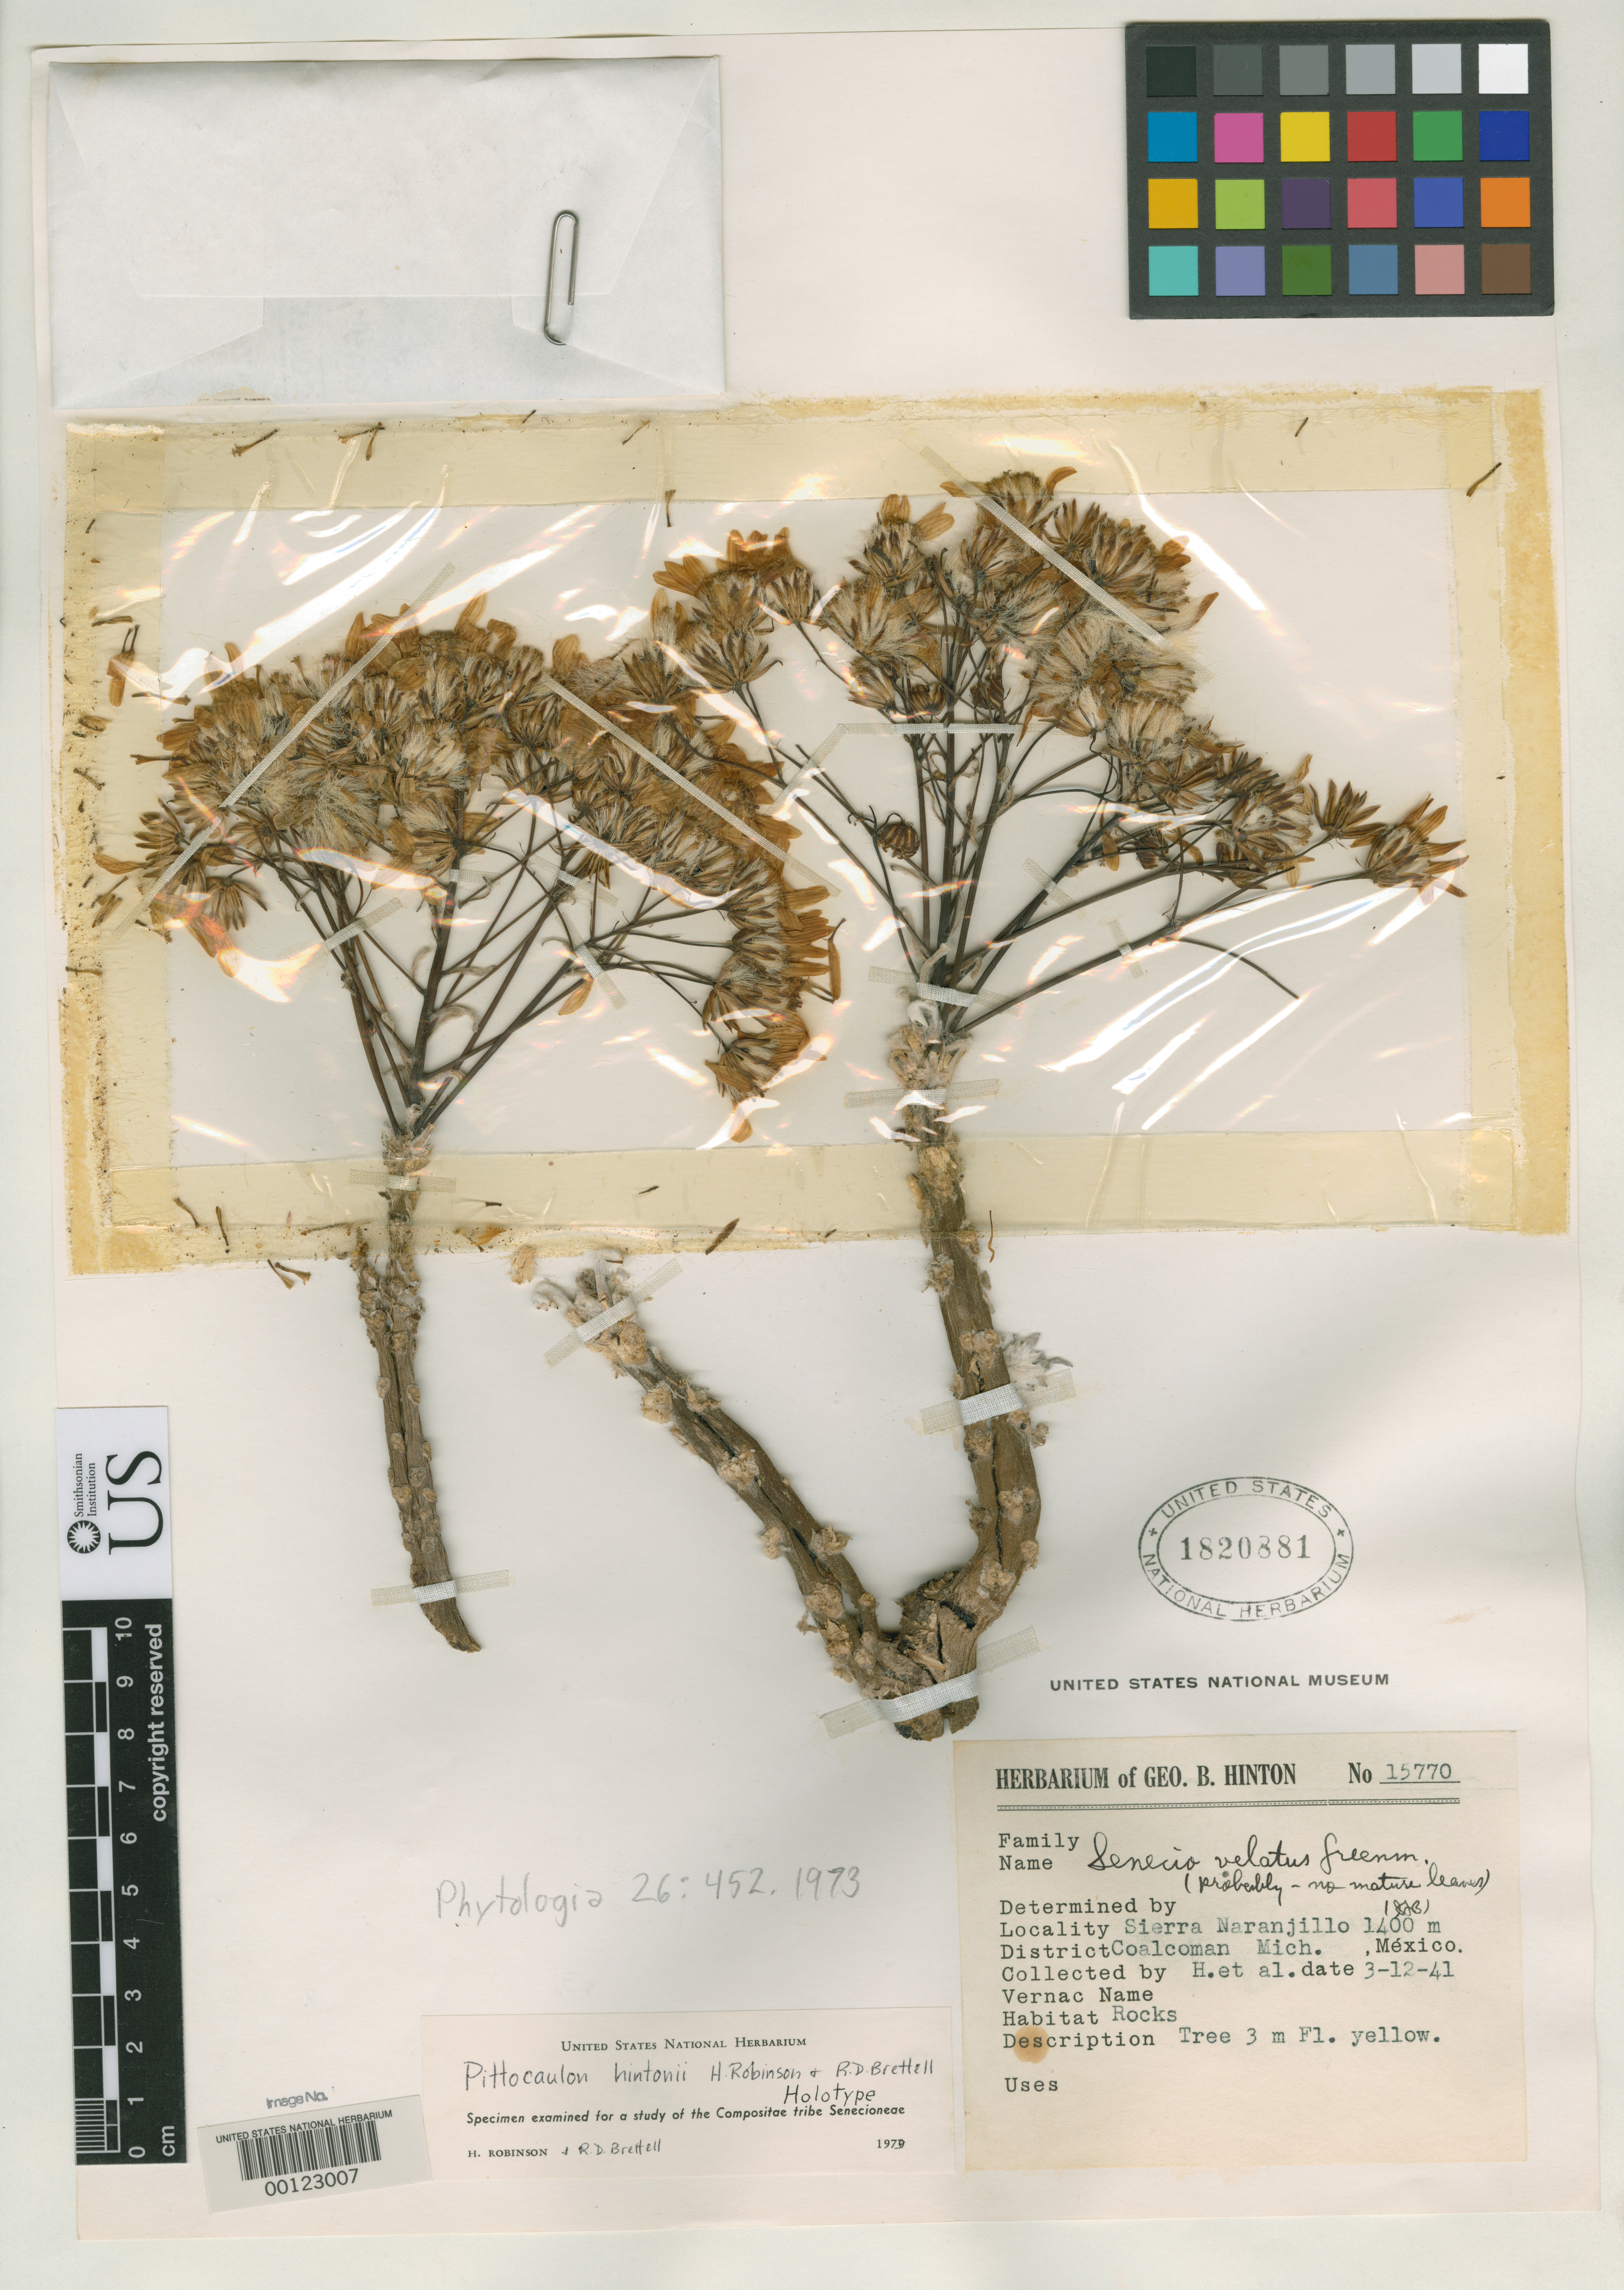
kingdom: Plantae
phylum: Tracheophyta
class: Magnoliopsida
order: Asterales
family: Asteraceae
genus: Pittocaulon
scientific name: Pittocaulon hintonii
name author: H. Rob. & Brettell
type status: Holotype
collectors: G. B. Hinton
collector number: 15770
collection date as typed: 30 Dec 1941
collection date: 1941-12-30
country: Mexico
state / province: Michoacán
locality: Sierra Naranjillo.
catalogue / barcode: US 1820881